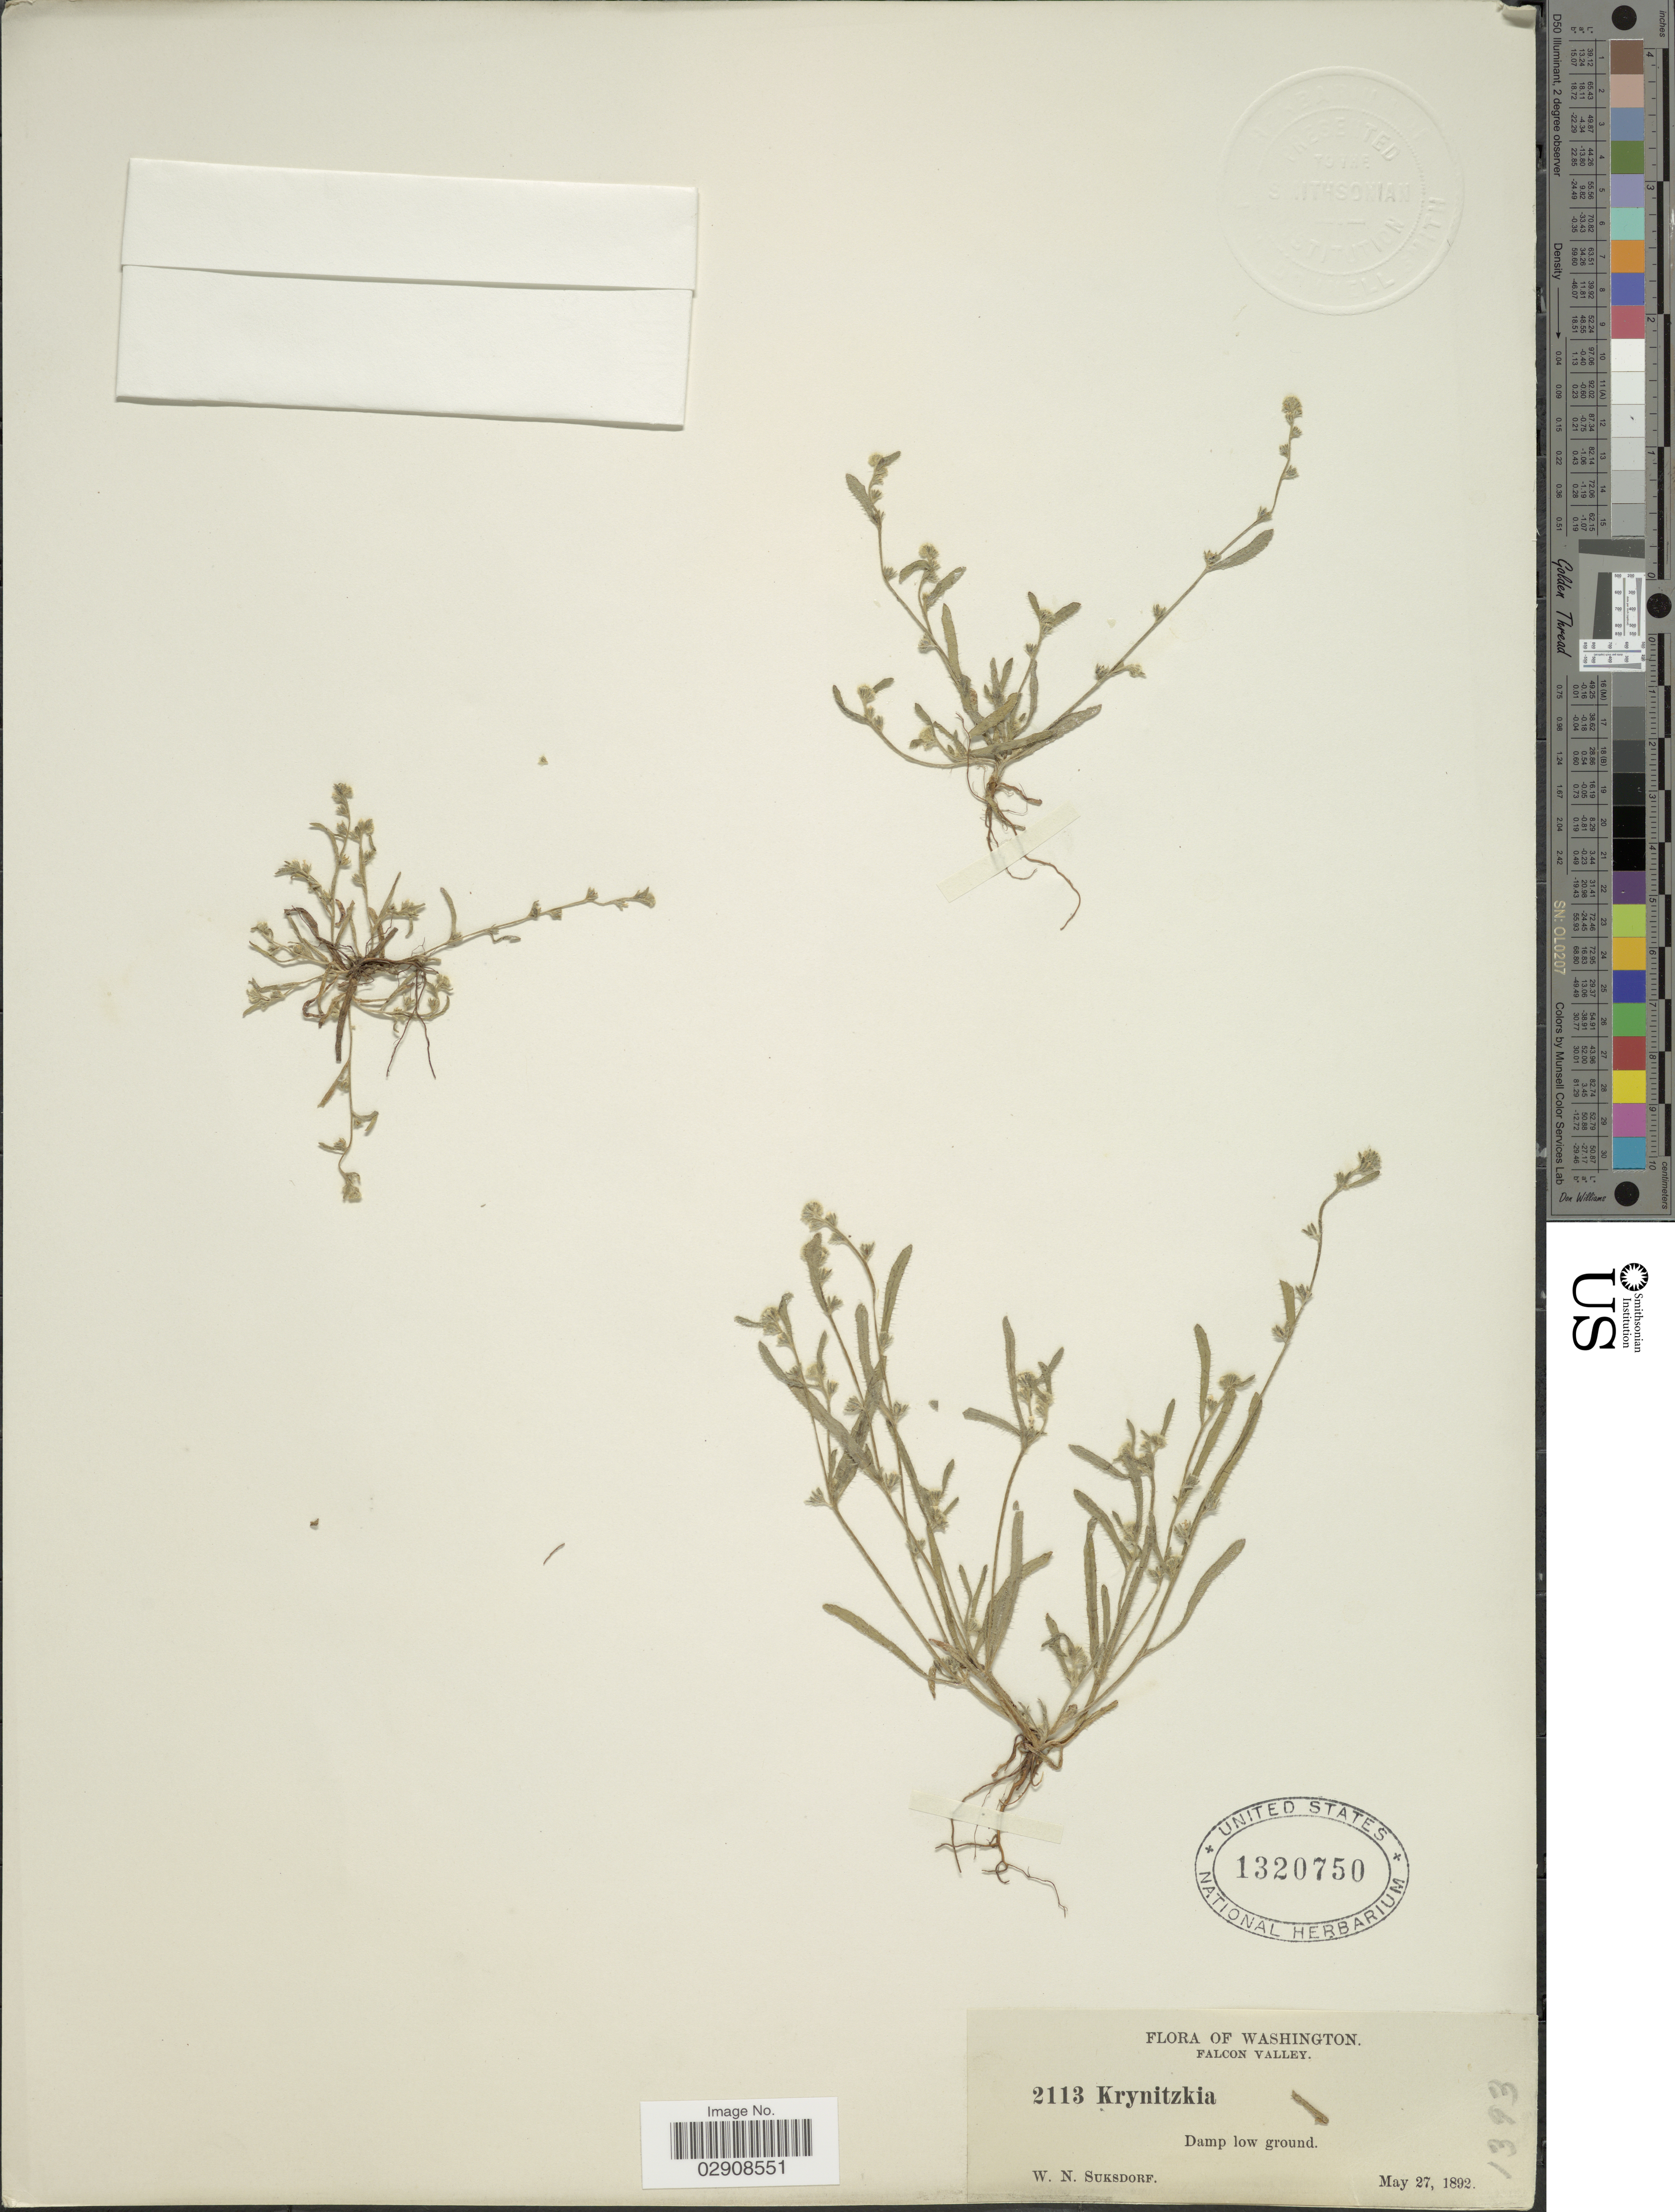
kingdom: Plantae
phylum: Tracheophyta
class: Magnoliopsida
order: Boraginales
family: Boraginaceae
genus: Cryptantha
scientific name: Cryptantha sp.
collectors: W. N. Suksdorf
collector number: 2113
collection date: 1892-05-27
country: United States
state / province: Washington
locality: Falcon Valley.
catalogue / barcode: US 1320750